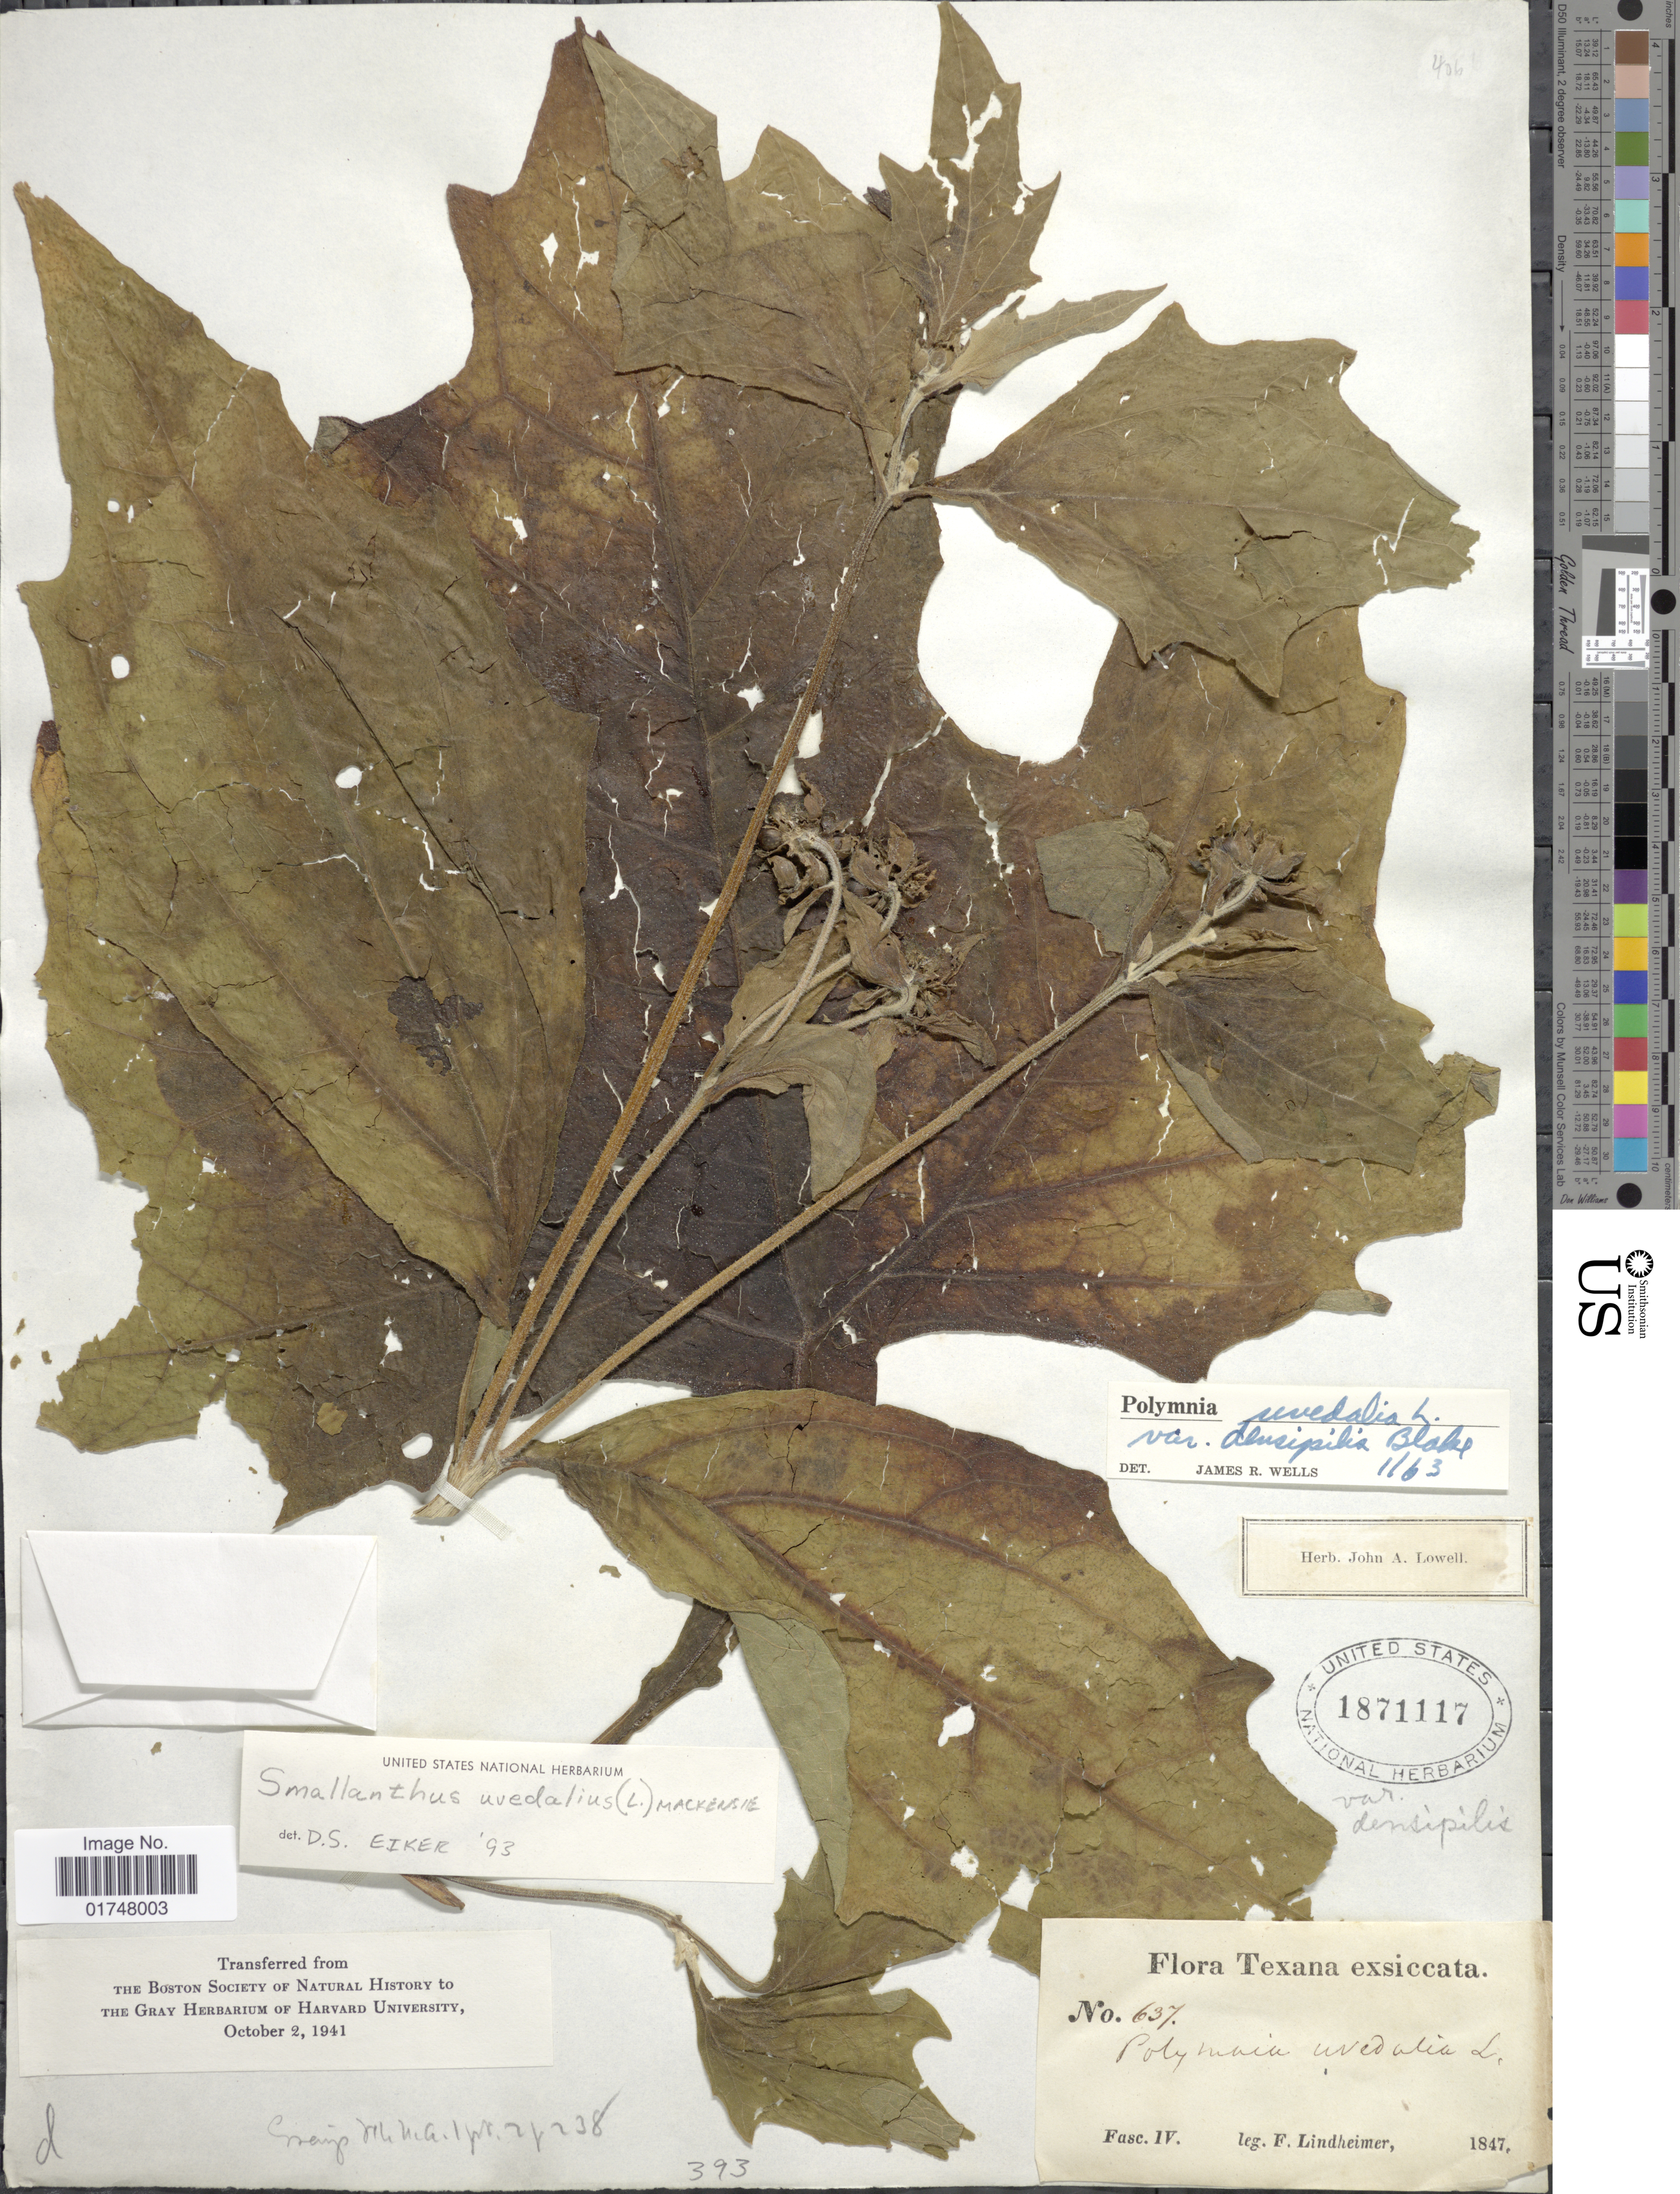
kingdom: Plantae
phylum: Tracheophyta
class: Magnoliopsida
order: Asterales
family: Asteraceae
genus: Smallanthus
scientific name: Smallanthus uvedalia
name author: (L.) Mack. ex Mack.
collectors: F. J. Lindheimer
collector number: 637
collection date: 1847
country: United States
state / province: Texas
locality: Texana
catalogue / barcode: US 1871117